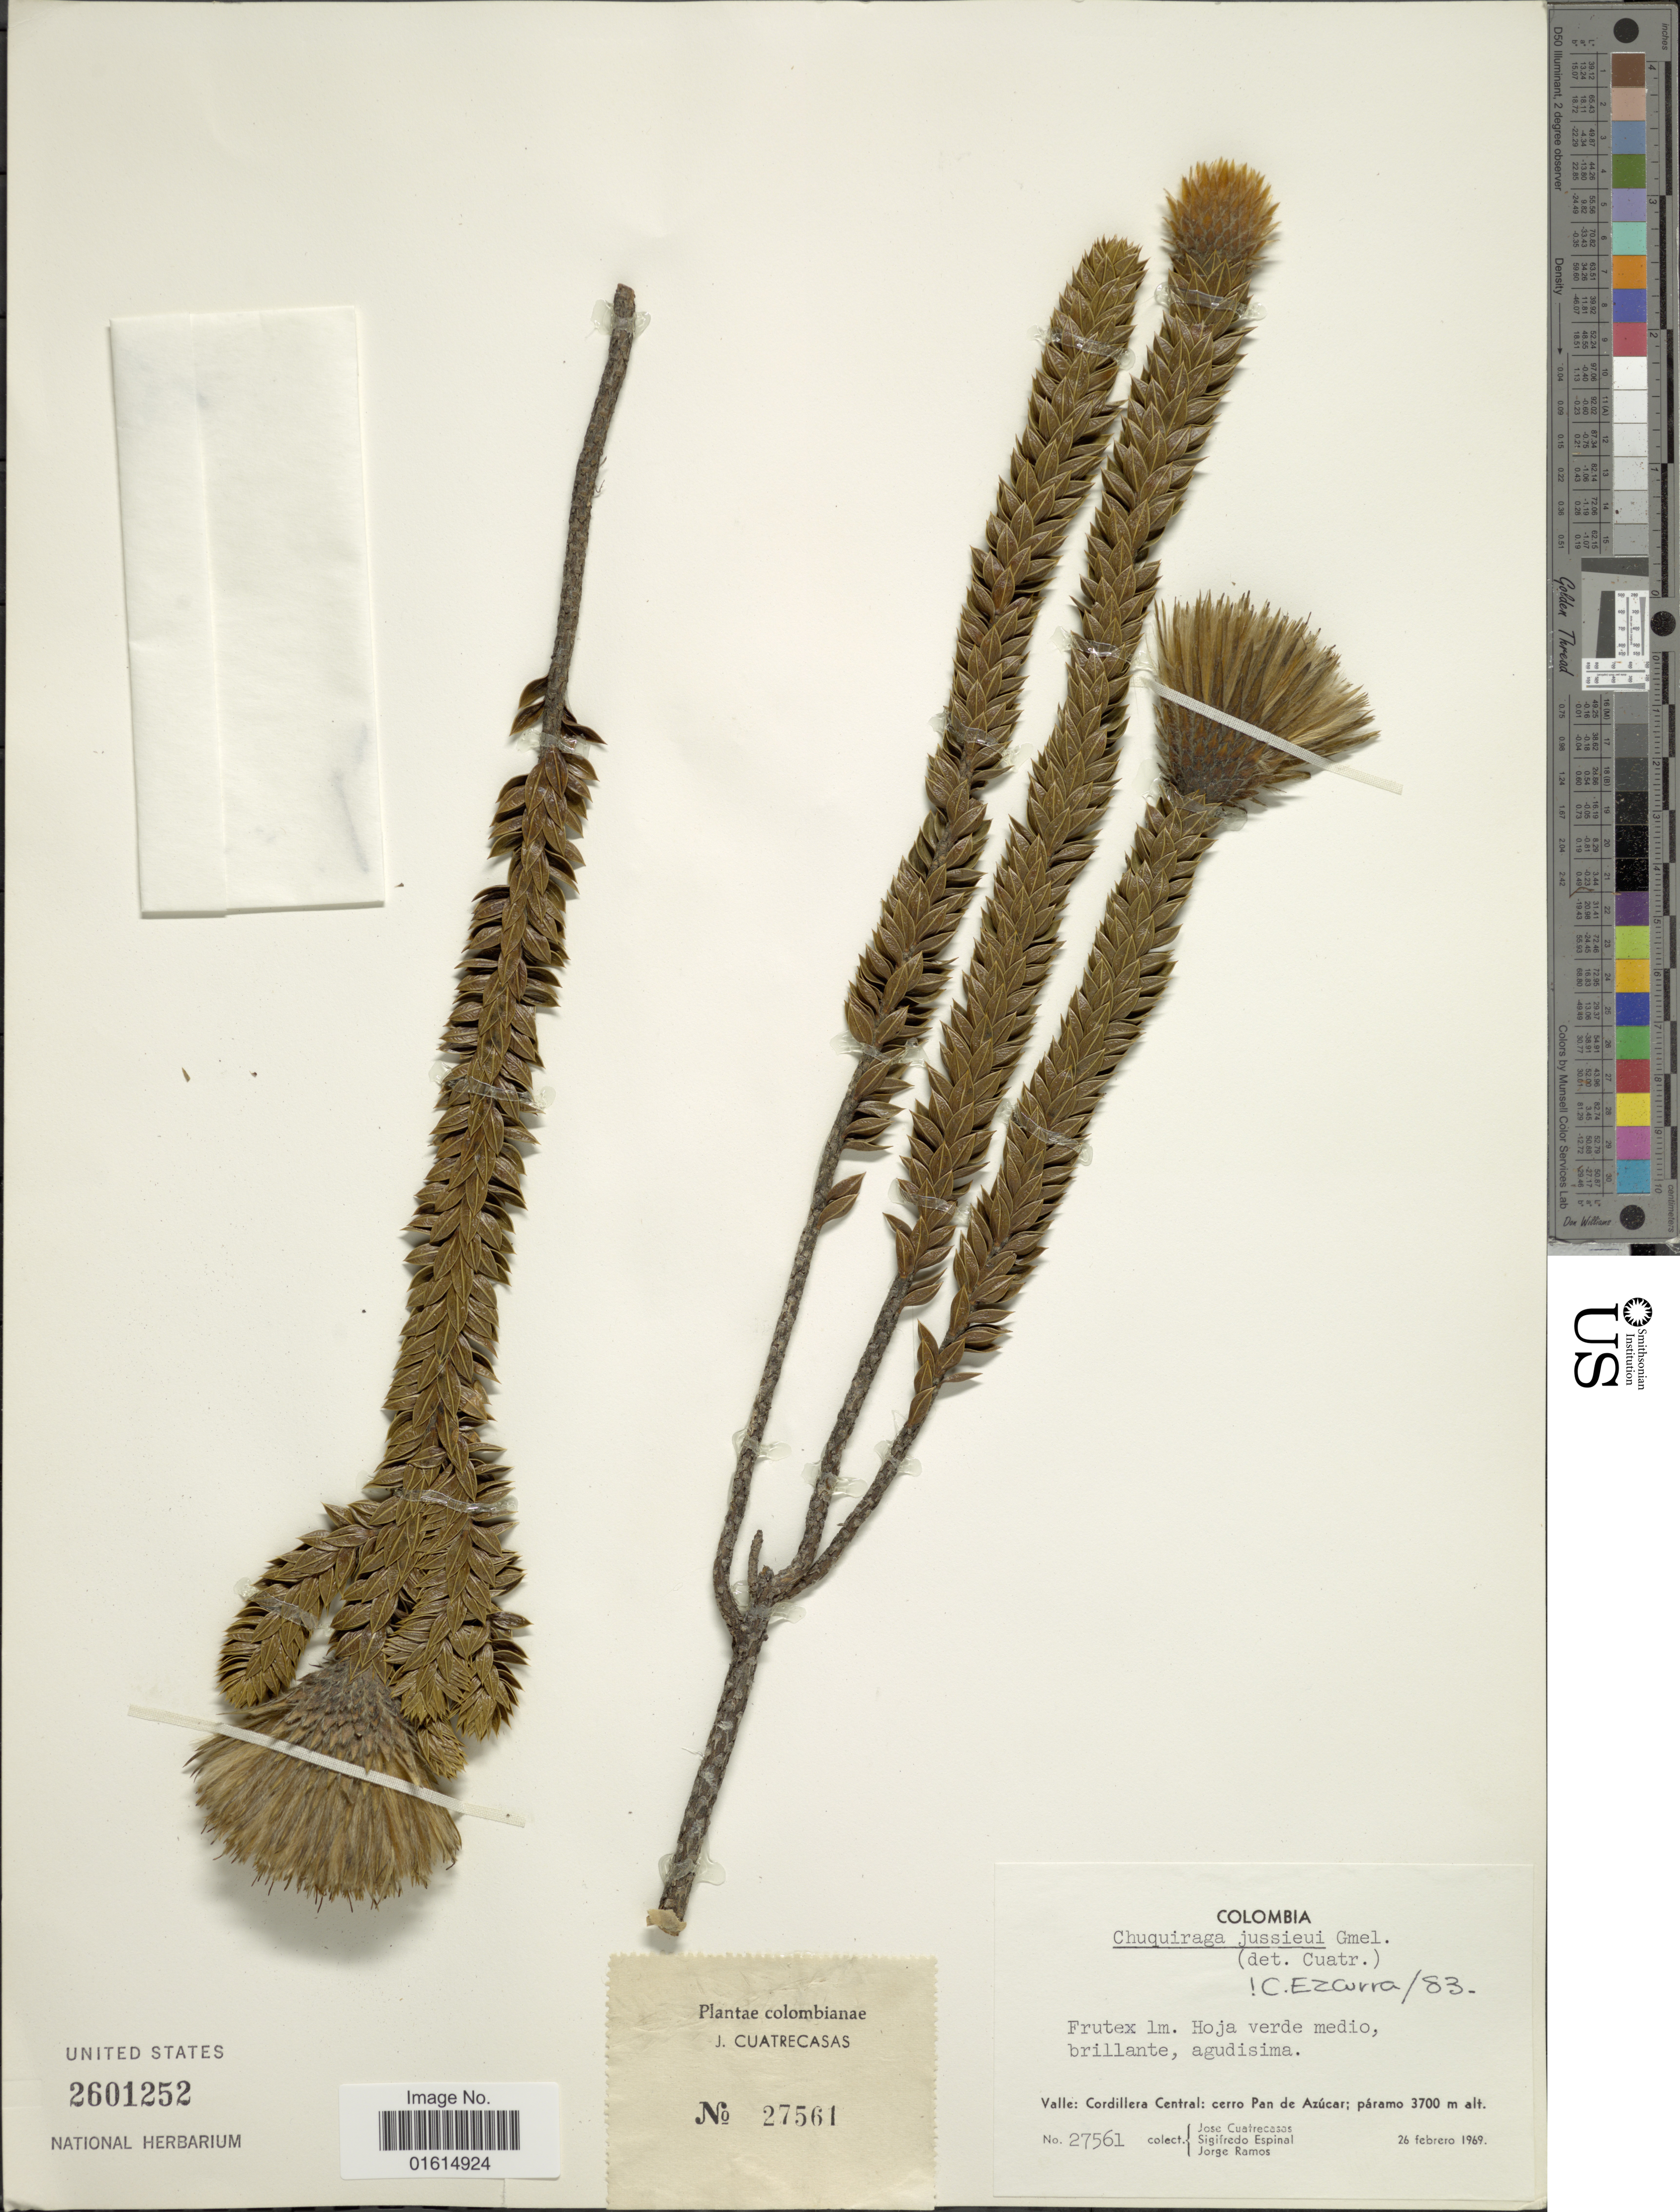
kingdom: Plantae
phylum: Tracheophyta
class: Magnoliopsida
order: Asterales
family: Asteraceae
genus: Chuquiraga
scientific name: Chuquiraga jussieui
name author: J.F. Gmel.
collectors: J. Cuatrecasas, S. T. Espinal & J. Ramos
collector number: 27561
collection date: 1969-02-26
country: Colombia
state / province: Valle del Cauca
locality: Valle, Cordillera Central, cerro de Azuca, Colombianae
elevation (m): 3700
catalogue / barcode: US 2601252